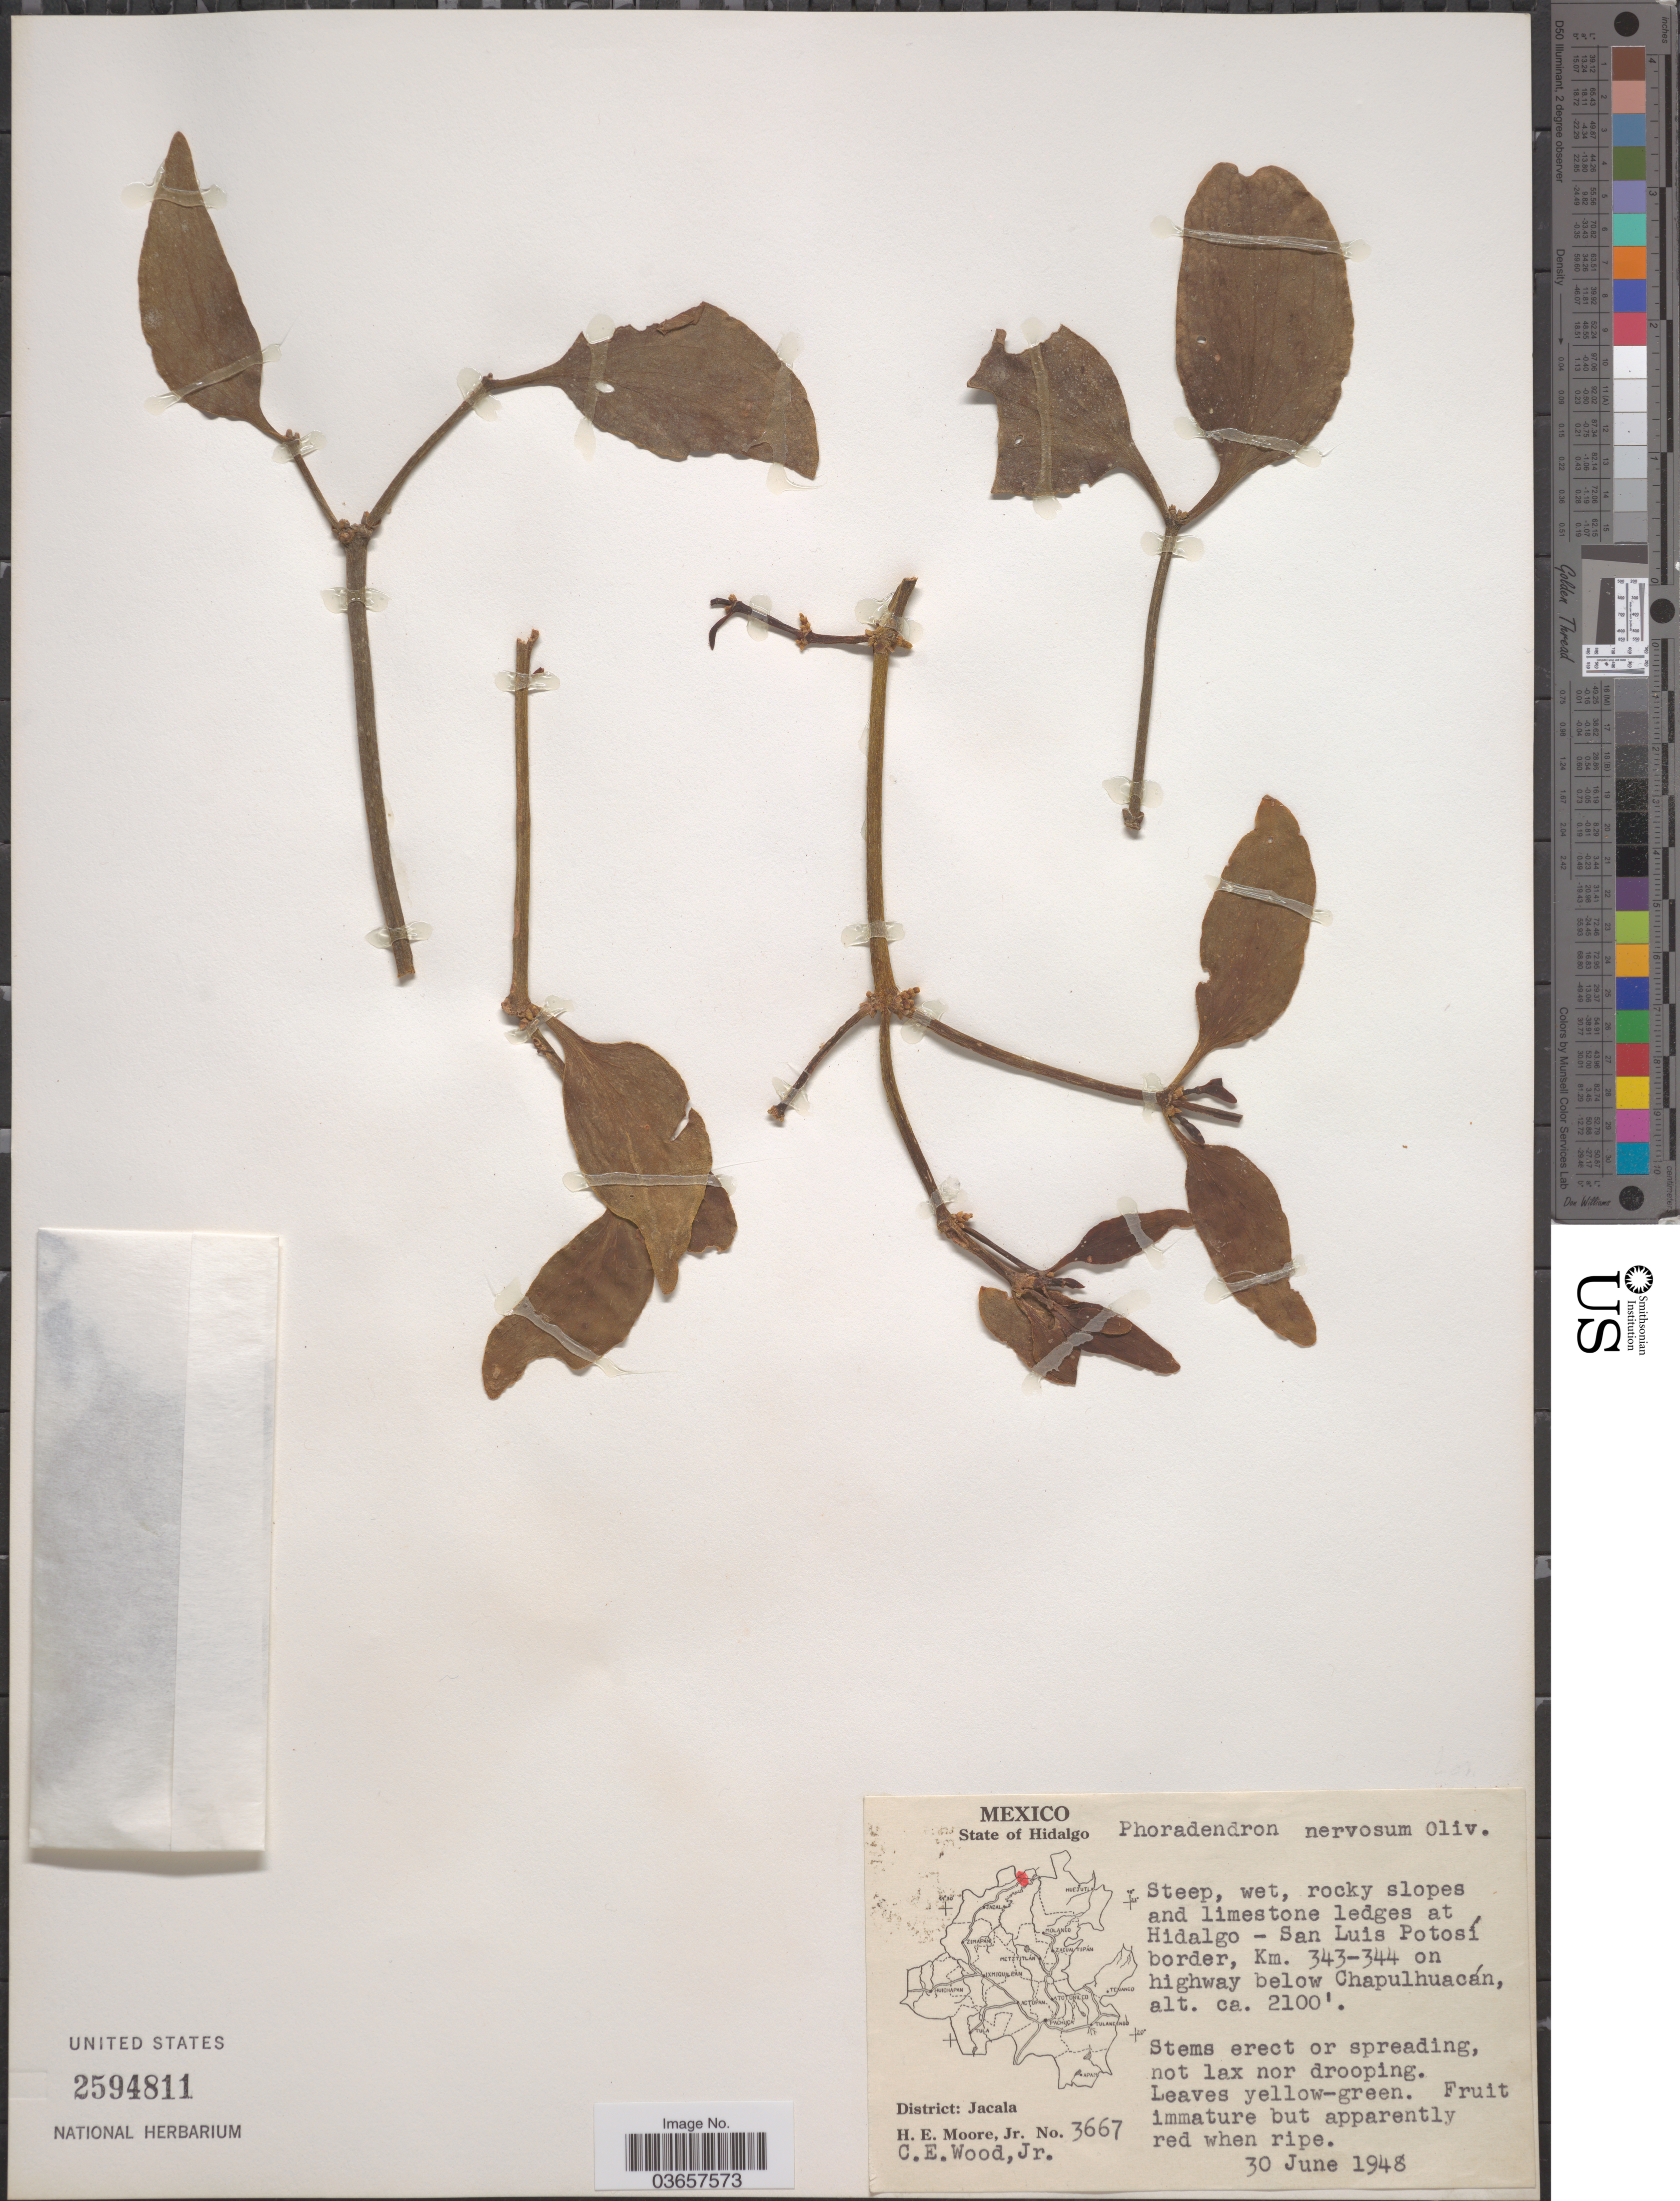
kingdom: Plantae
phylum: Tracheophyta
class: Magnoliopsida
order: Santalales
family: Viscaceae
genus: Phoradendron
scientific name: Phoradendron nervosum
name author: Oliv.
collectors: H. Moore & C. Wood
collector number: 3667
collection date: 1948-06-30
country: Mexico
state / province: Hidalgo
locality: Rocky slopes and limestone ledges at Hidalgo - San Luis Potosí border, Km. 343-344 on highway below Chapulhuacán.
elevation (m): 640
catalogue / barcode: US 2594811